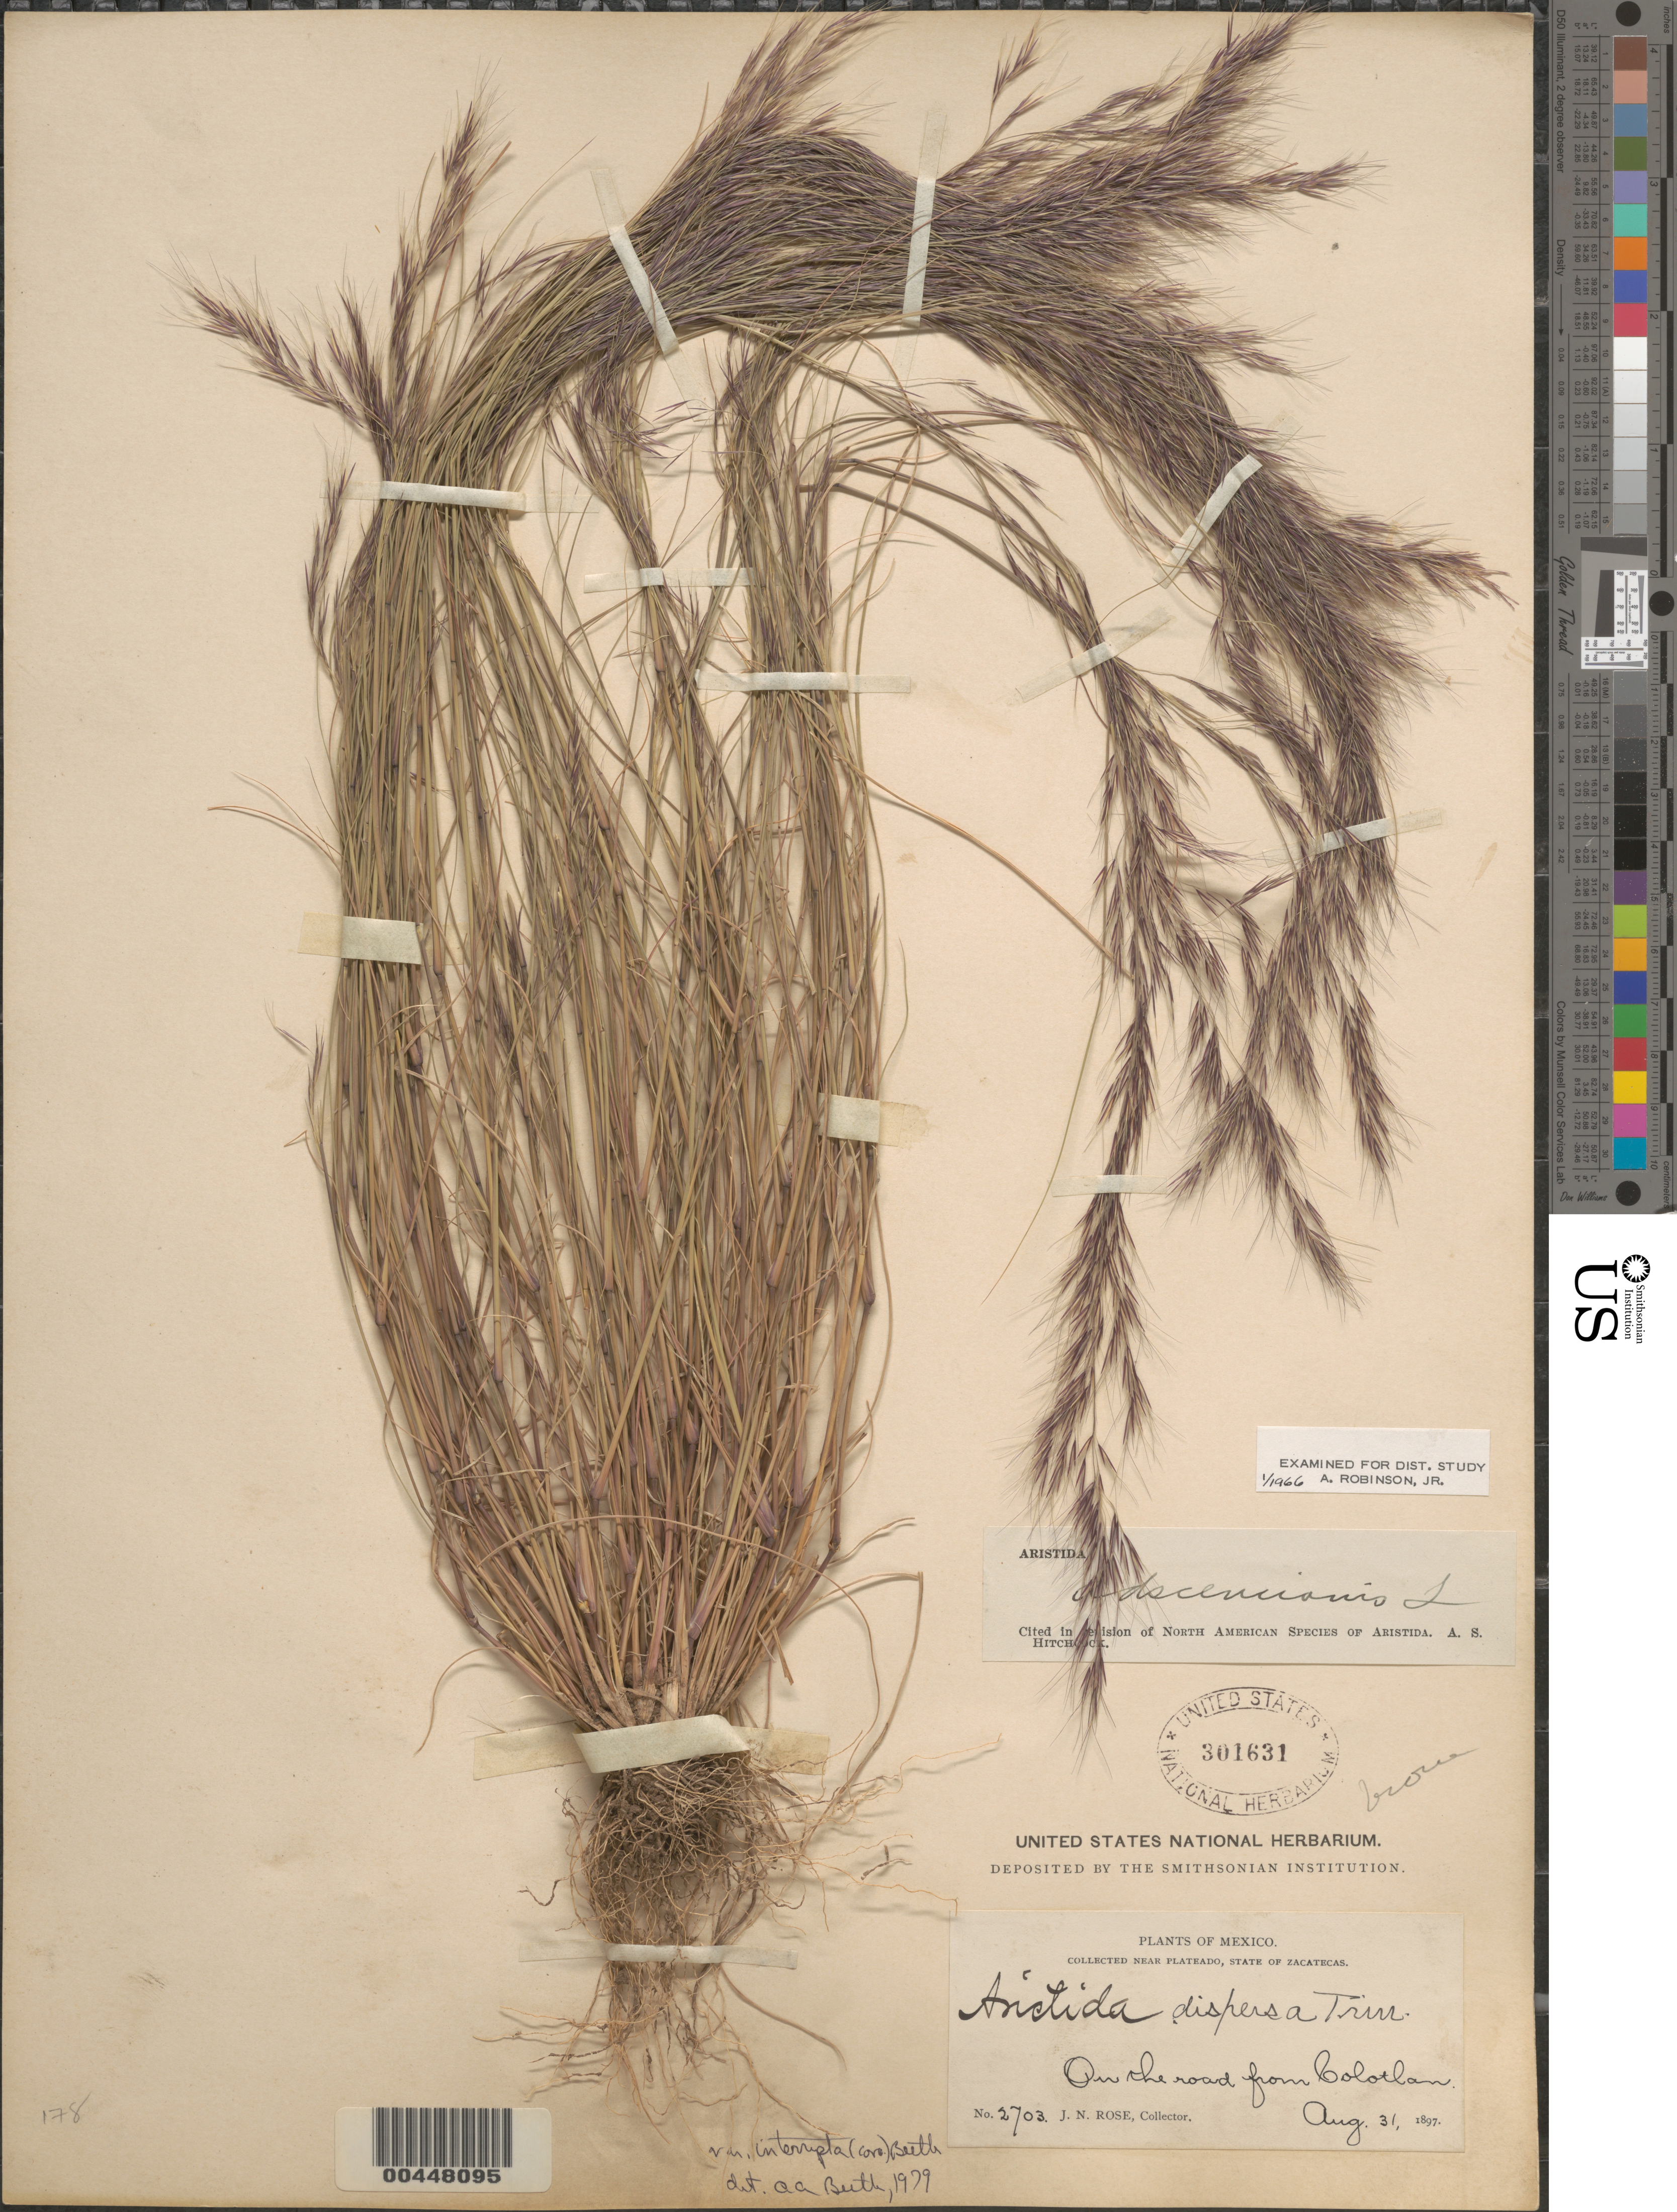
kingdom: Plantae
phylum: Tracheophyta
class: Liliopsida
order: Poales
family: Poaceae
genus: Aristida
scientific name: Aristida adscensionis var. interrupta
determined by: Beetle, O. A.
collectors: J. N. Rose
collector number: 2703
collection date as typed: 31 Aug 1897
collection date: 1897-08-31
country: Mexico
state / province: Zacatecas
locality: On the road from Colotlan, near Plateado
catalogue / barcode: US 301631